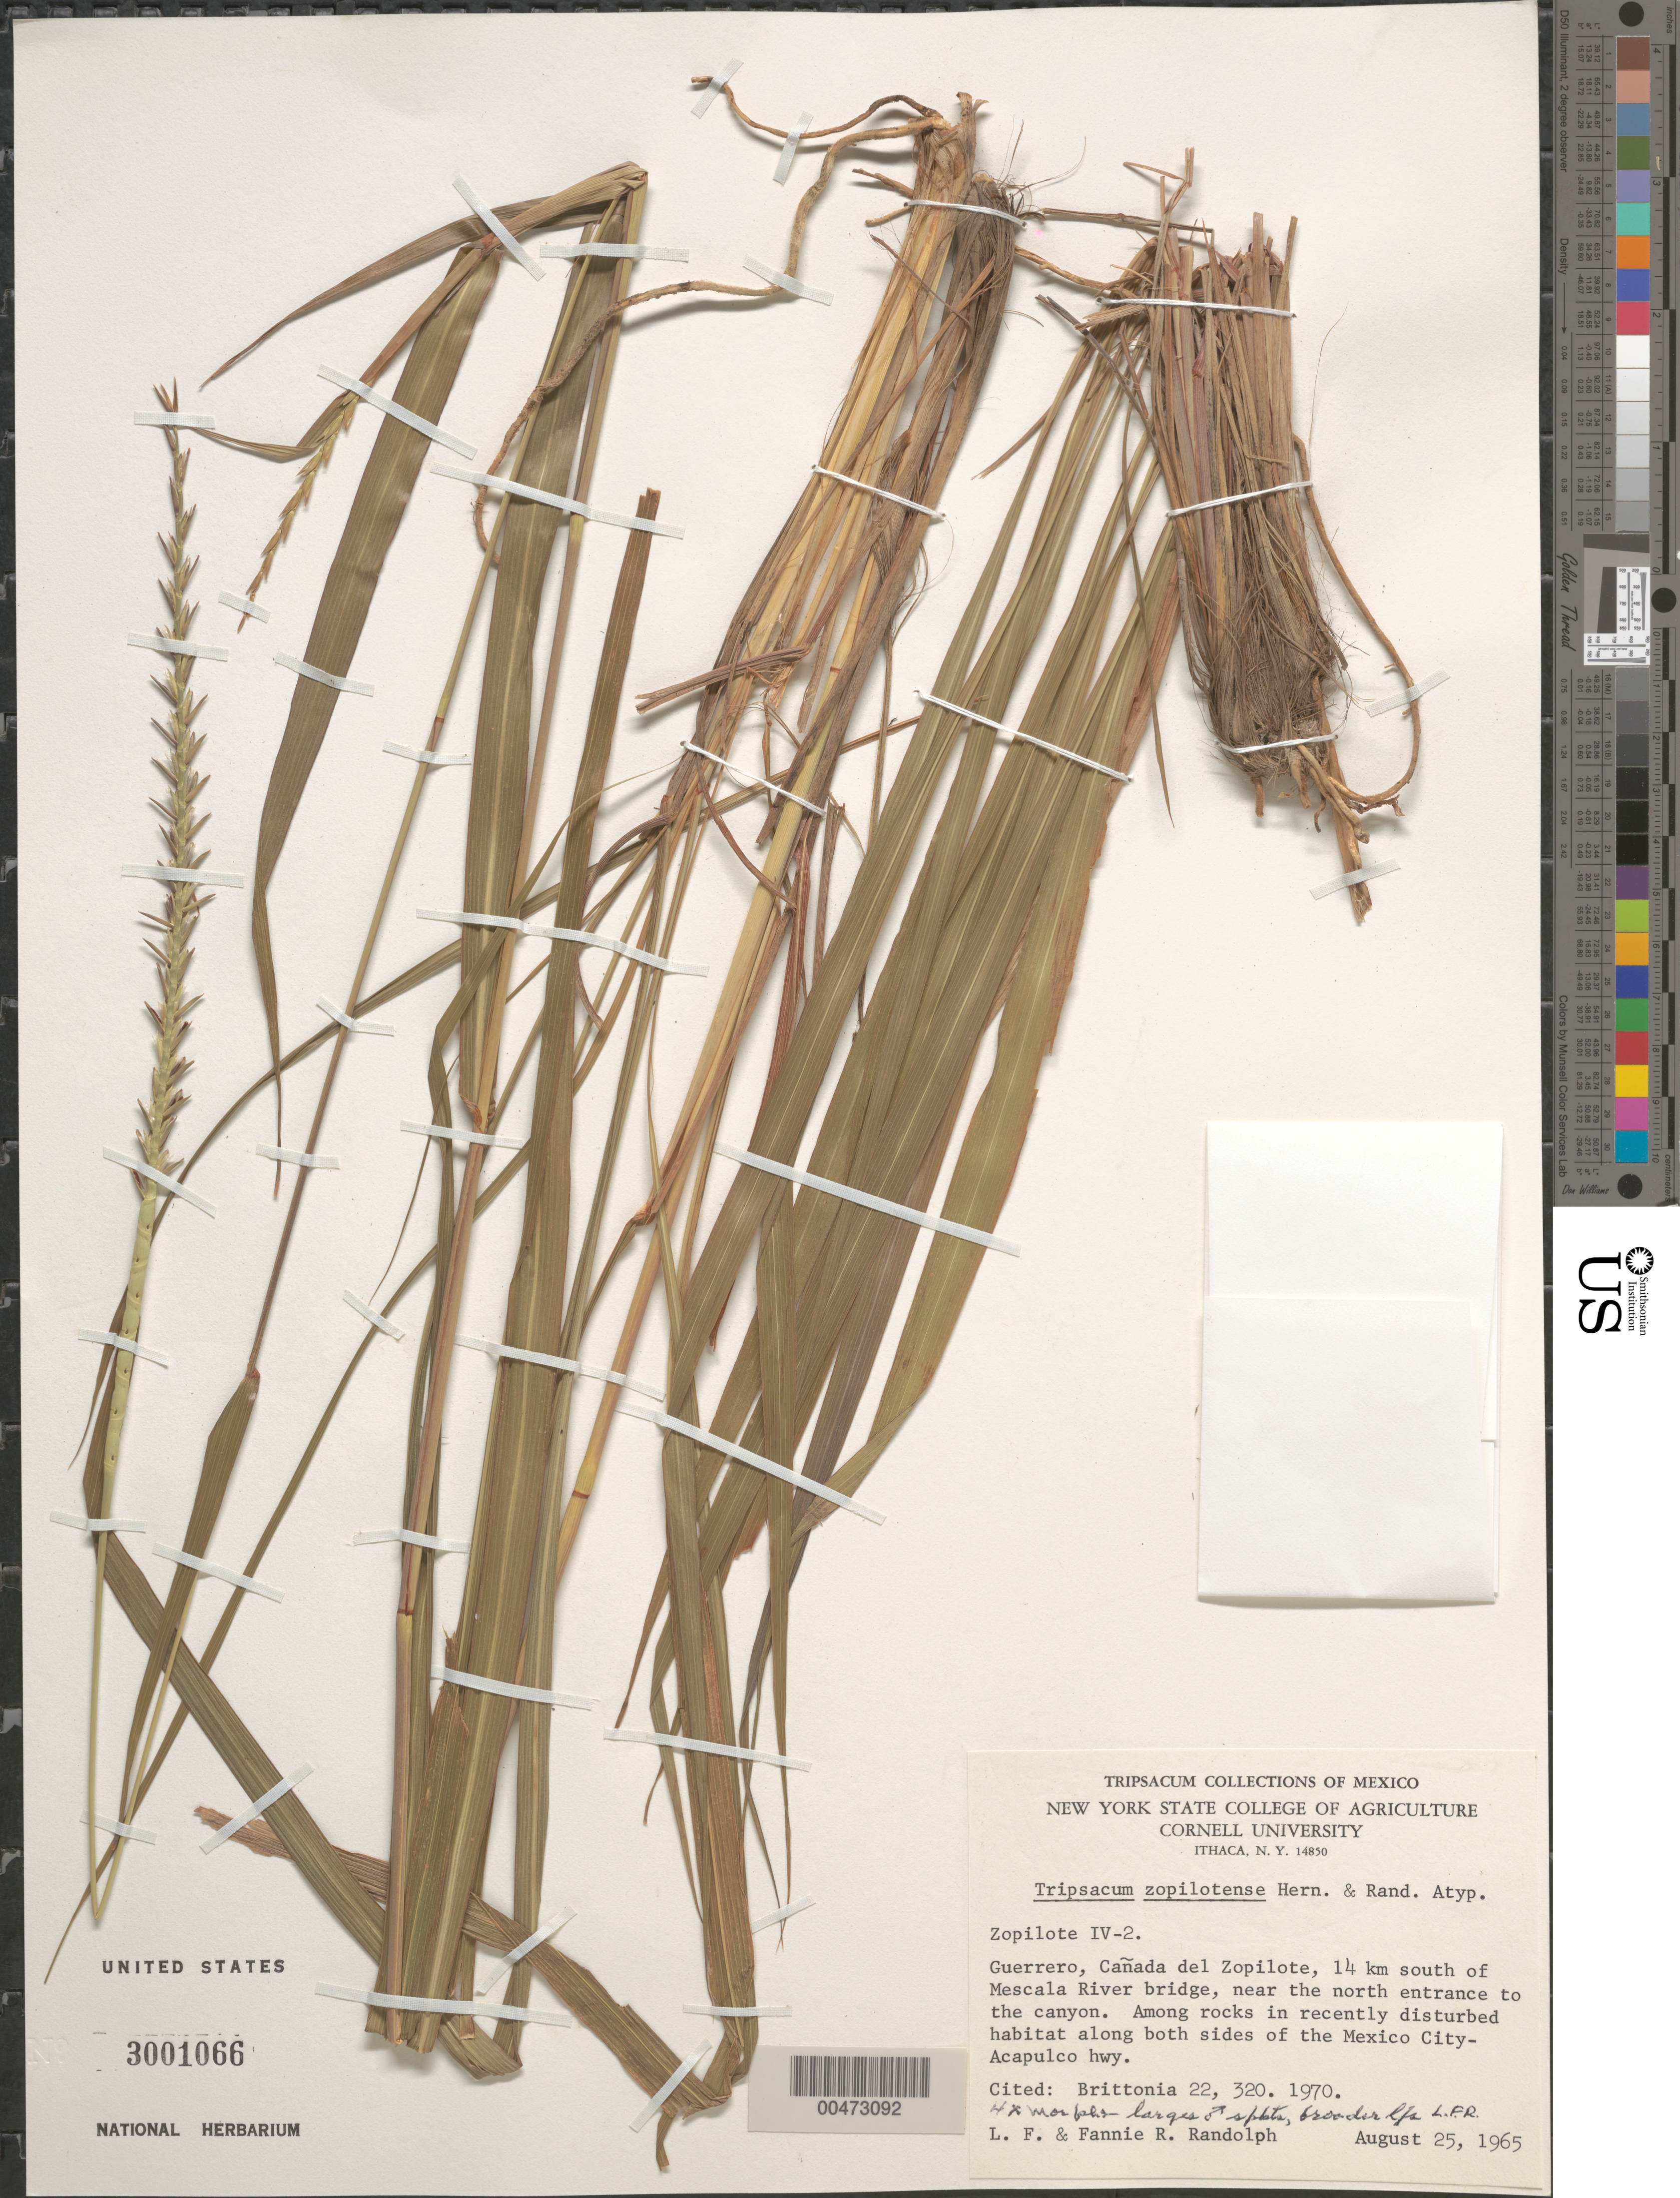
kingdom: Plantae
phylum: Tracheophyta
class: Liliopsida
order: Poales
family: Poaceae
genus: Tripsacum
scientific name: Tripsacum zapolitense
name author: Hern.-Xol. & Randolph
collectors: L. F. Randolph & F. Randolph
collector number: Zopilo. IV-2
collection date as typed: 25 Aug 1965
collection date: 1965-08-25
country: Mexico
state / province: Guerrero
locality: Cañada del Zopilote, 14 km S of Mescala River bridge, near the N entrance to the canyon, along the Mexico City - Acapulco Hwy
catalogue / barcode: US 3001066